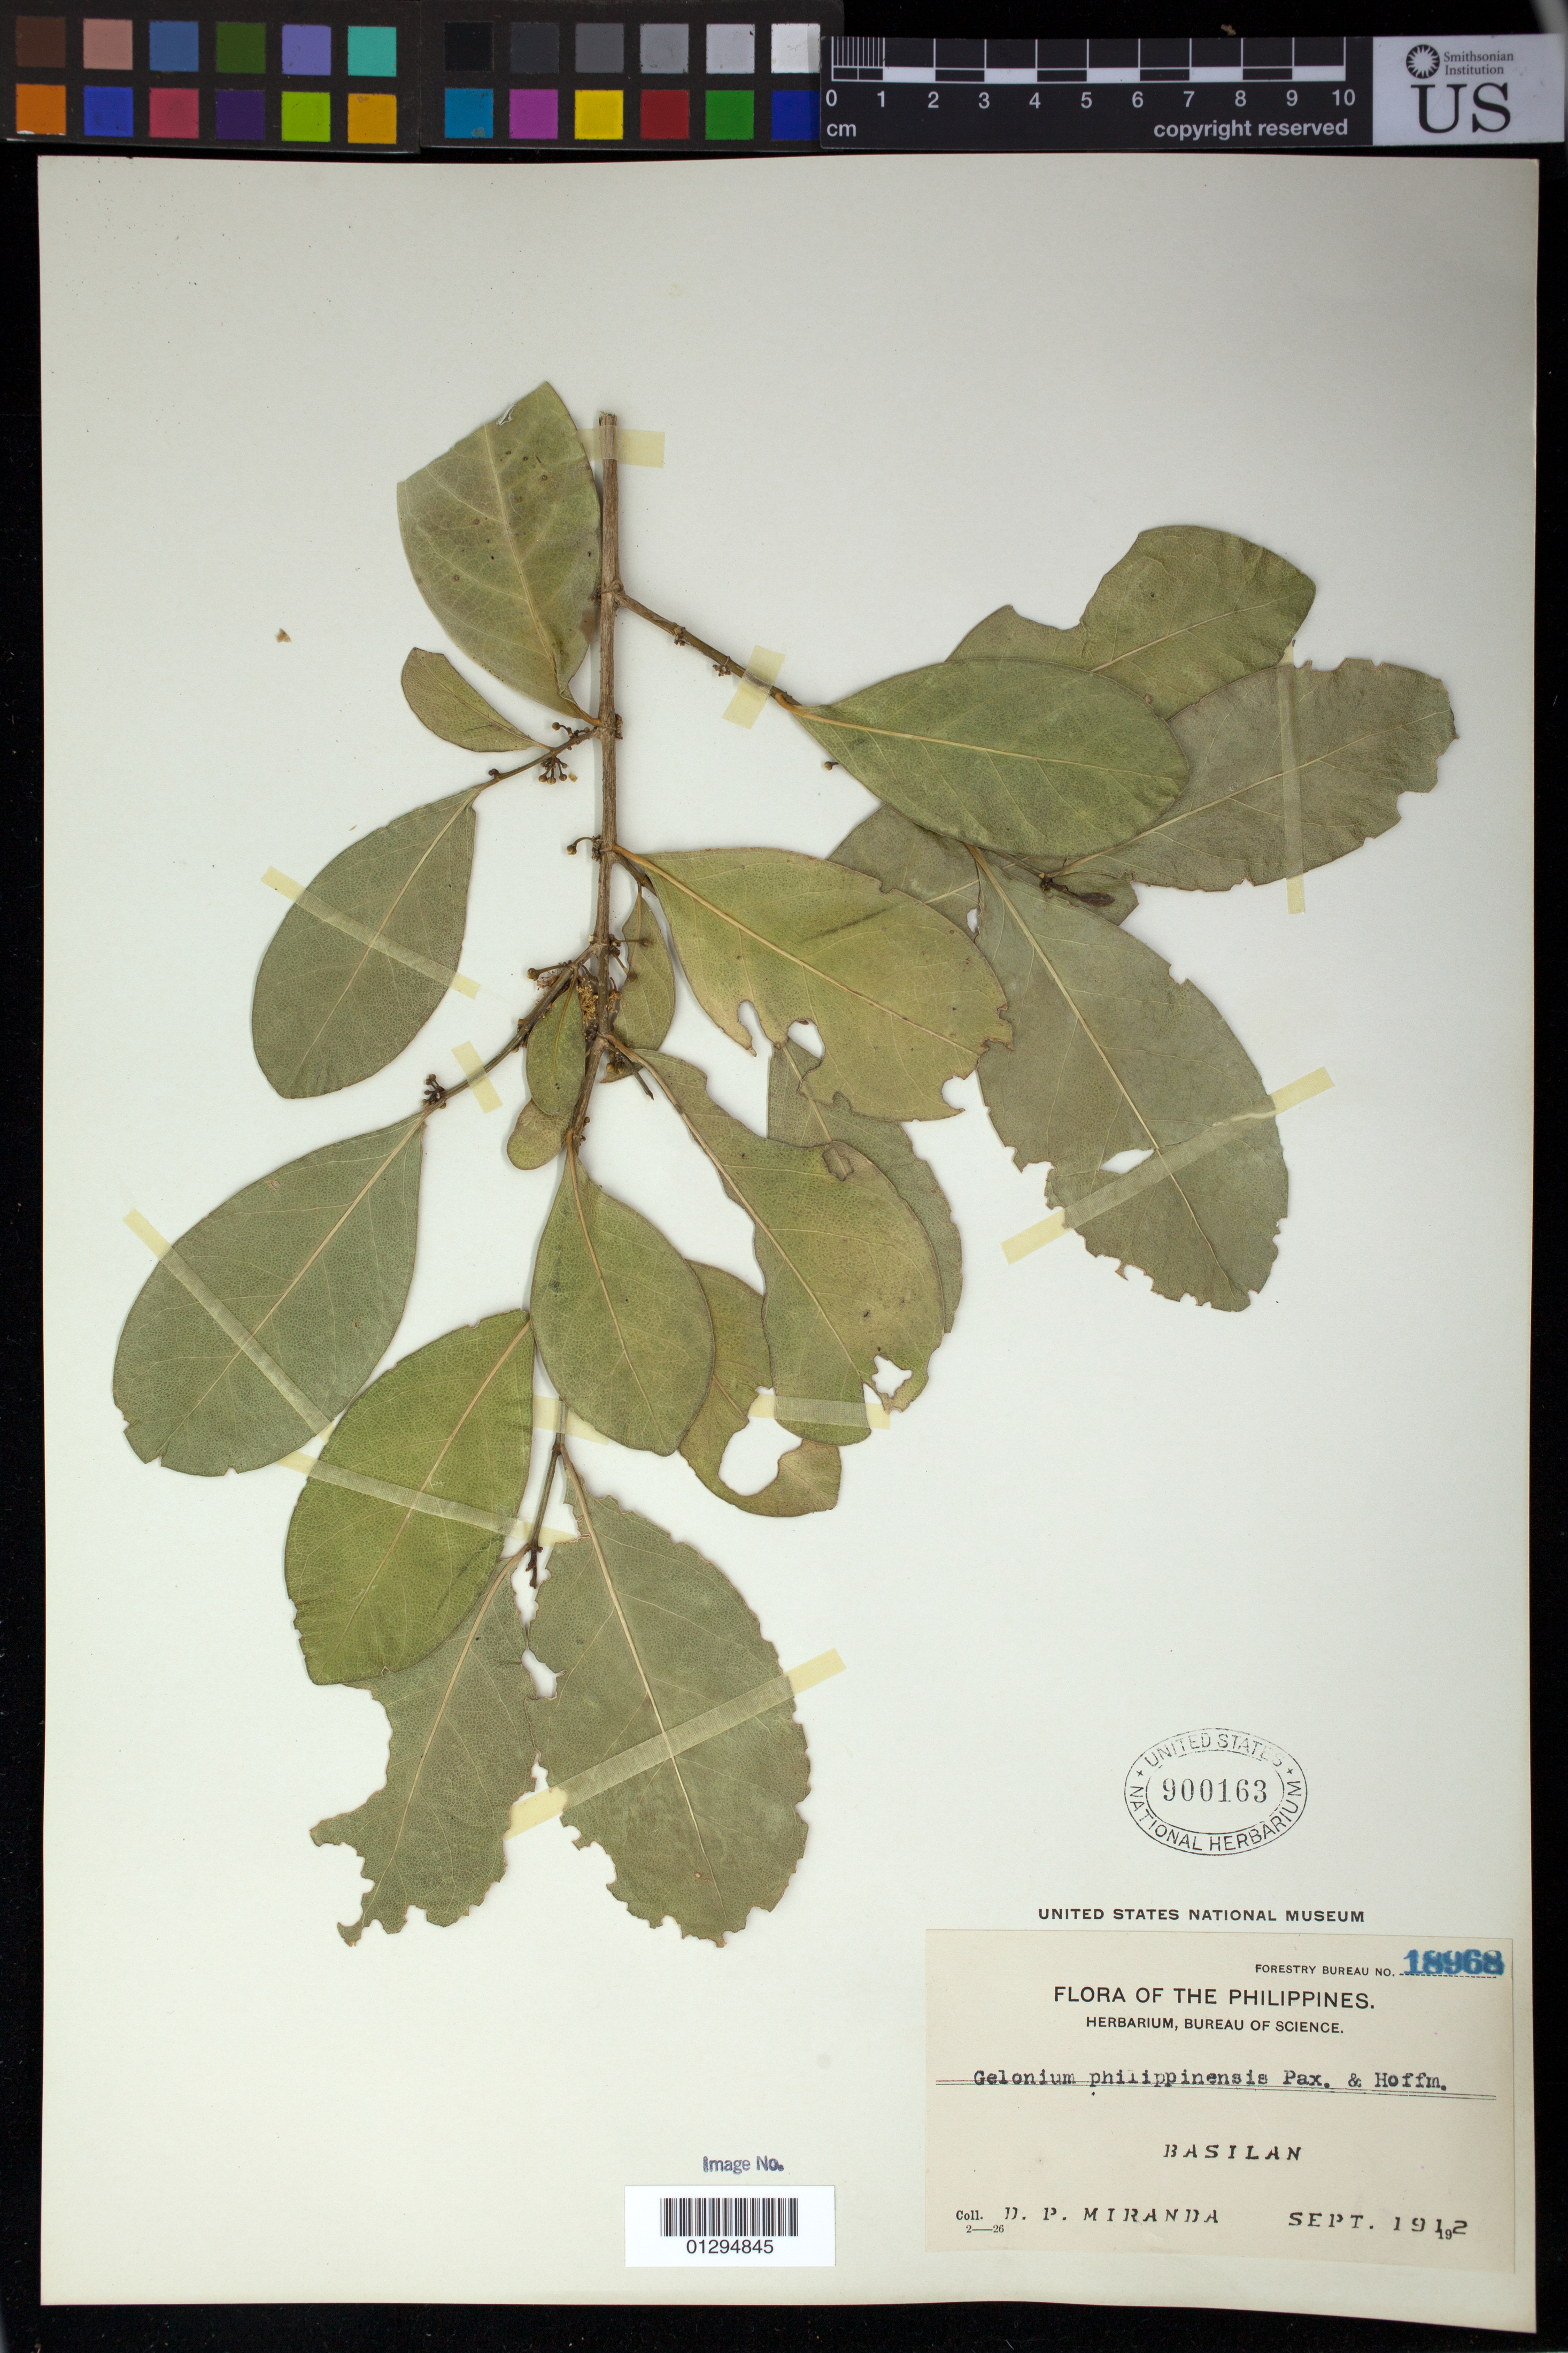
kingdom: Plantae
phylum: Tracheophyta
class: Magnoliopsida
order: Malpighiales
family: Euphorbiaceae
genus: Suregada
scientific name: Suregada philippinensis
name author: (Pax & K. Hoffm.) Croizat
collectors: D. P. Miranda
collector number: For. Bur. 18968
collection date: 1912-09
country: Philippines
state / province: Muslim Mindanao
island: Basilan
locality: Basilan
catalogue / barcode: US 900163